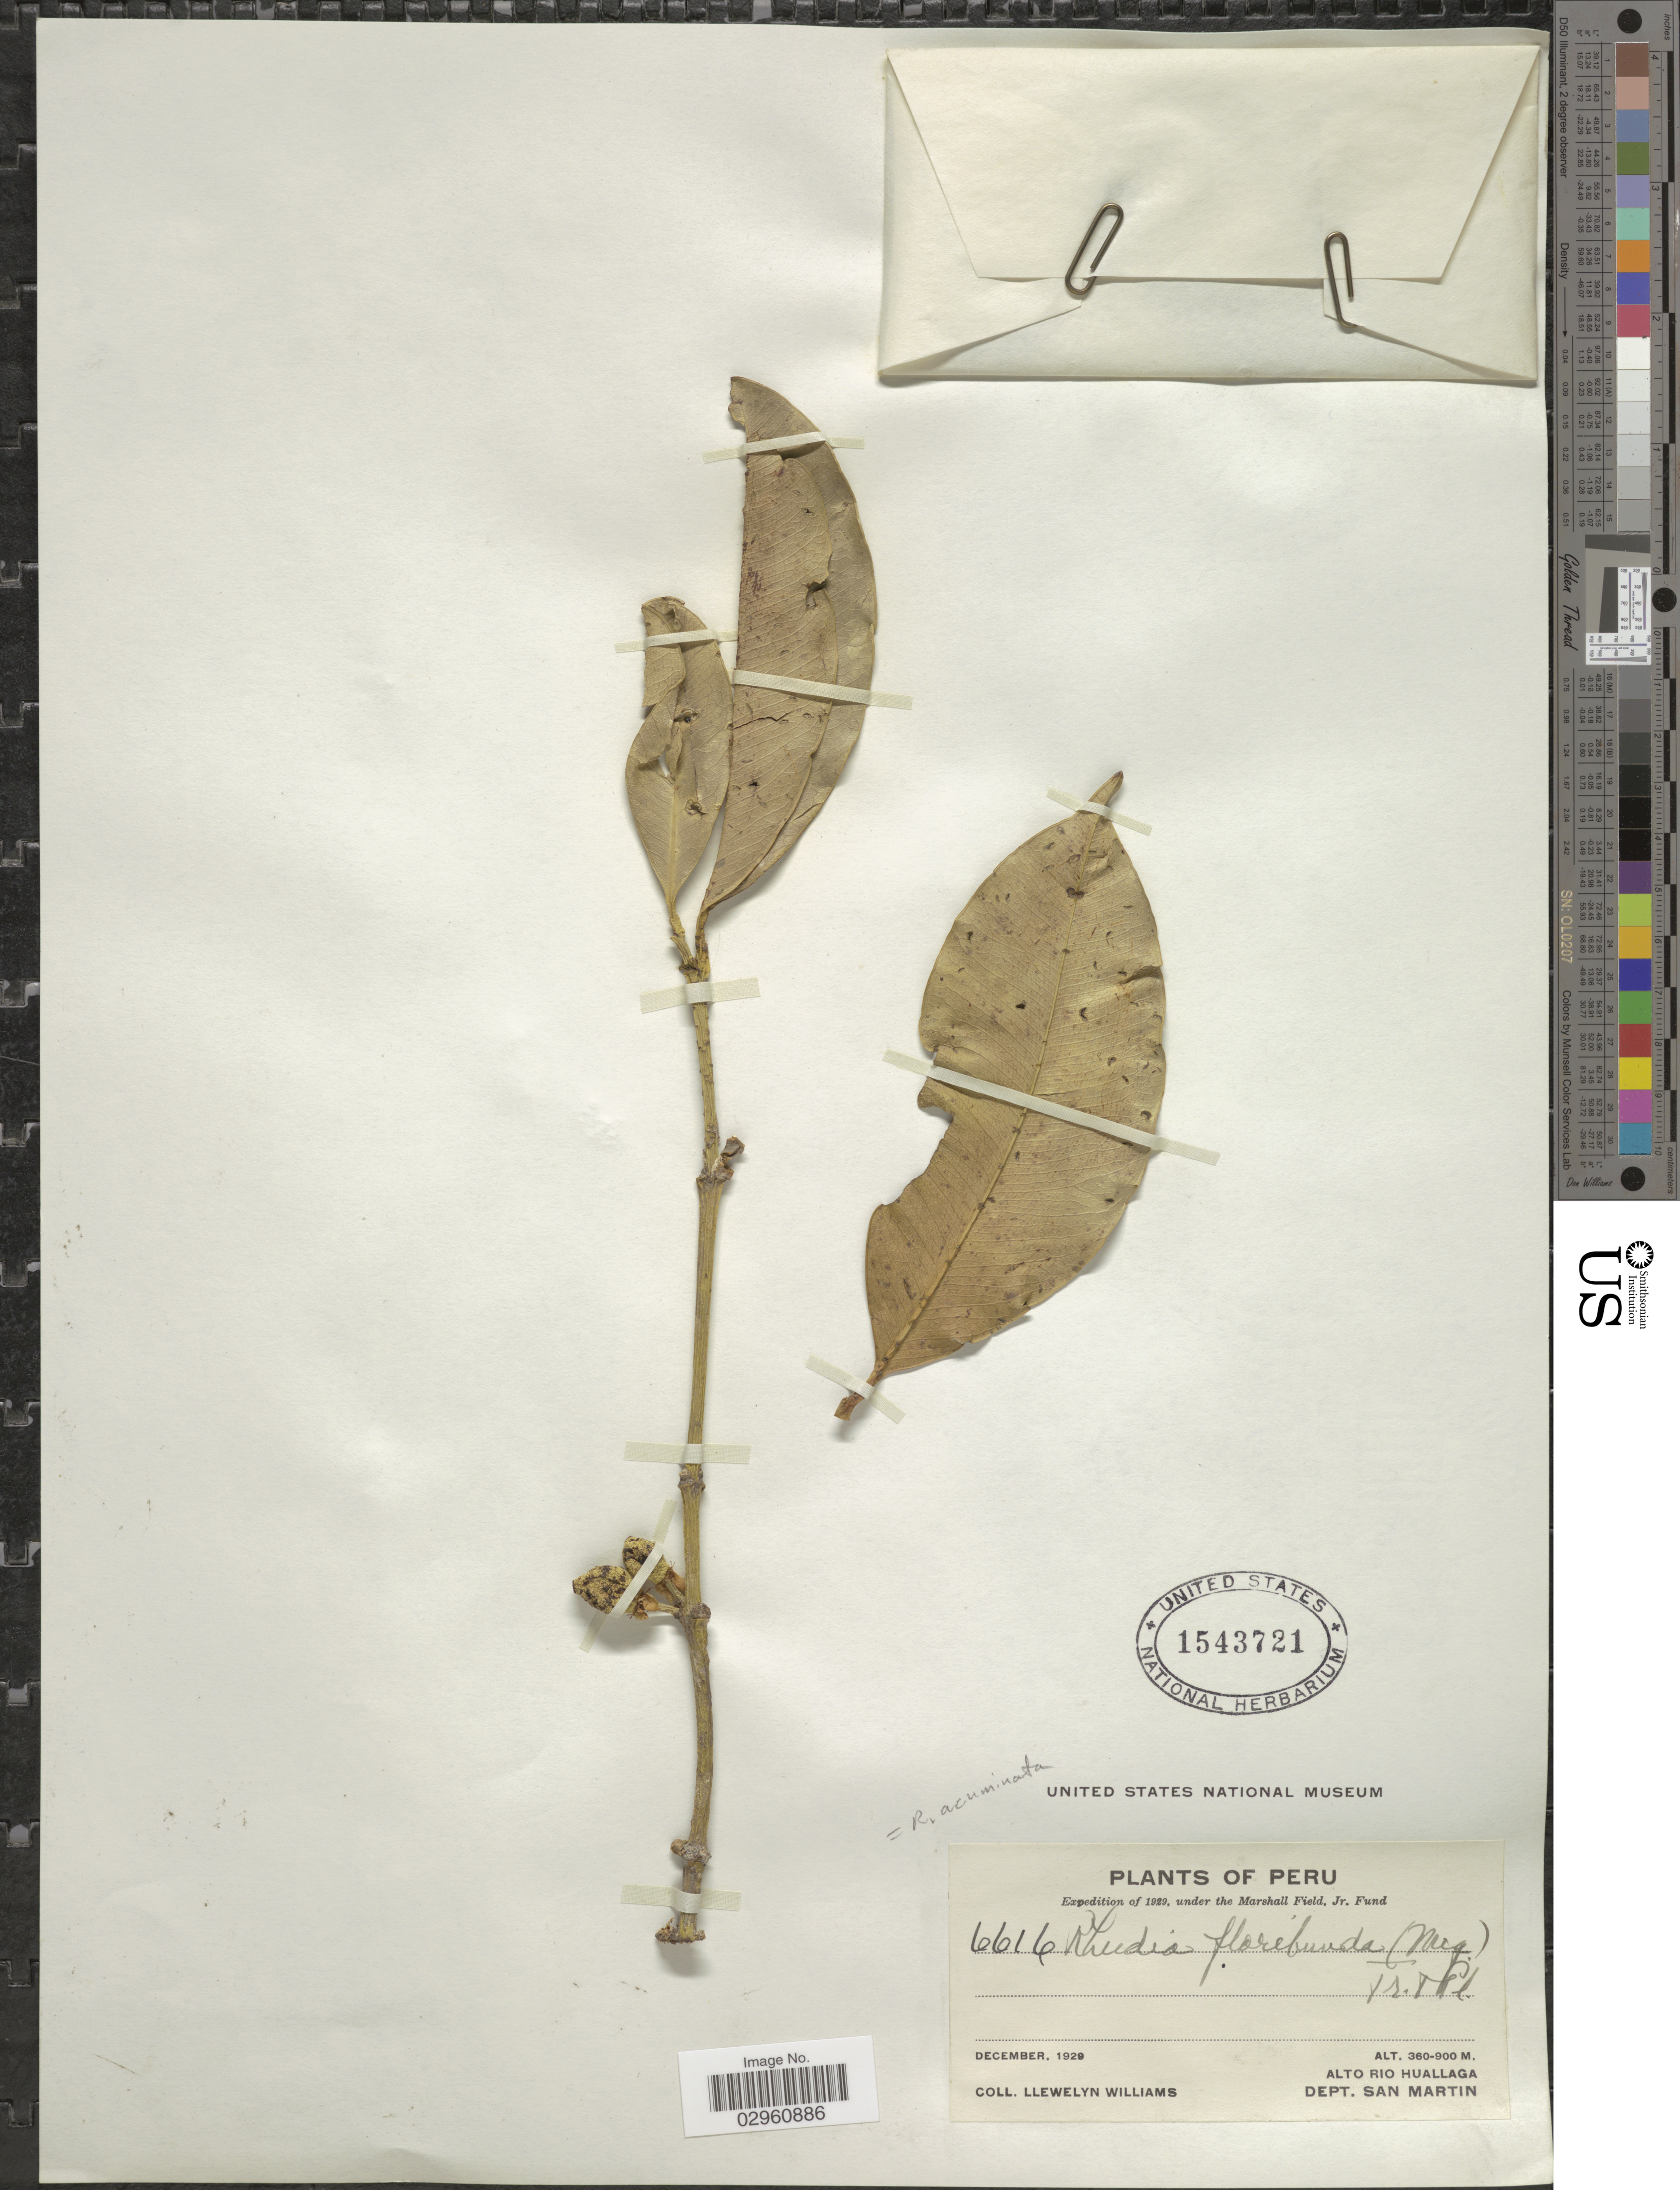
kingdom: Plantae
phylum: Tracheophyta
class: Magnoliopsida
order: Malpighiales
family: Clusiaceae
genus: Garcinia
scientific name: Garcinia madruno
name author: (Kunth) Hammel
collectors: Ll. Williams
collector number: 6616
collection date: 1929-12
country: Peru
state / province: San Martín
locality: Alto Rio Huallaga. Dept. San Martin.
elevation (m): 360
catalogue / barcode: US 1543721